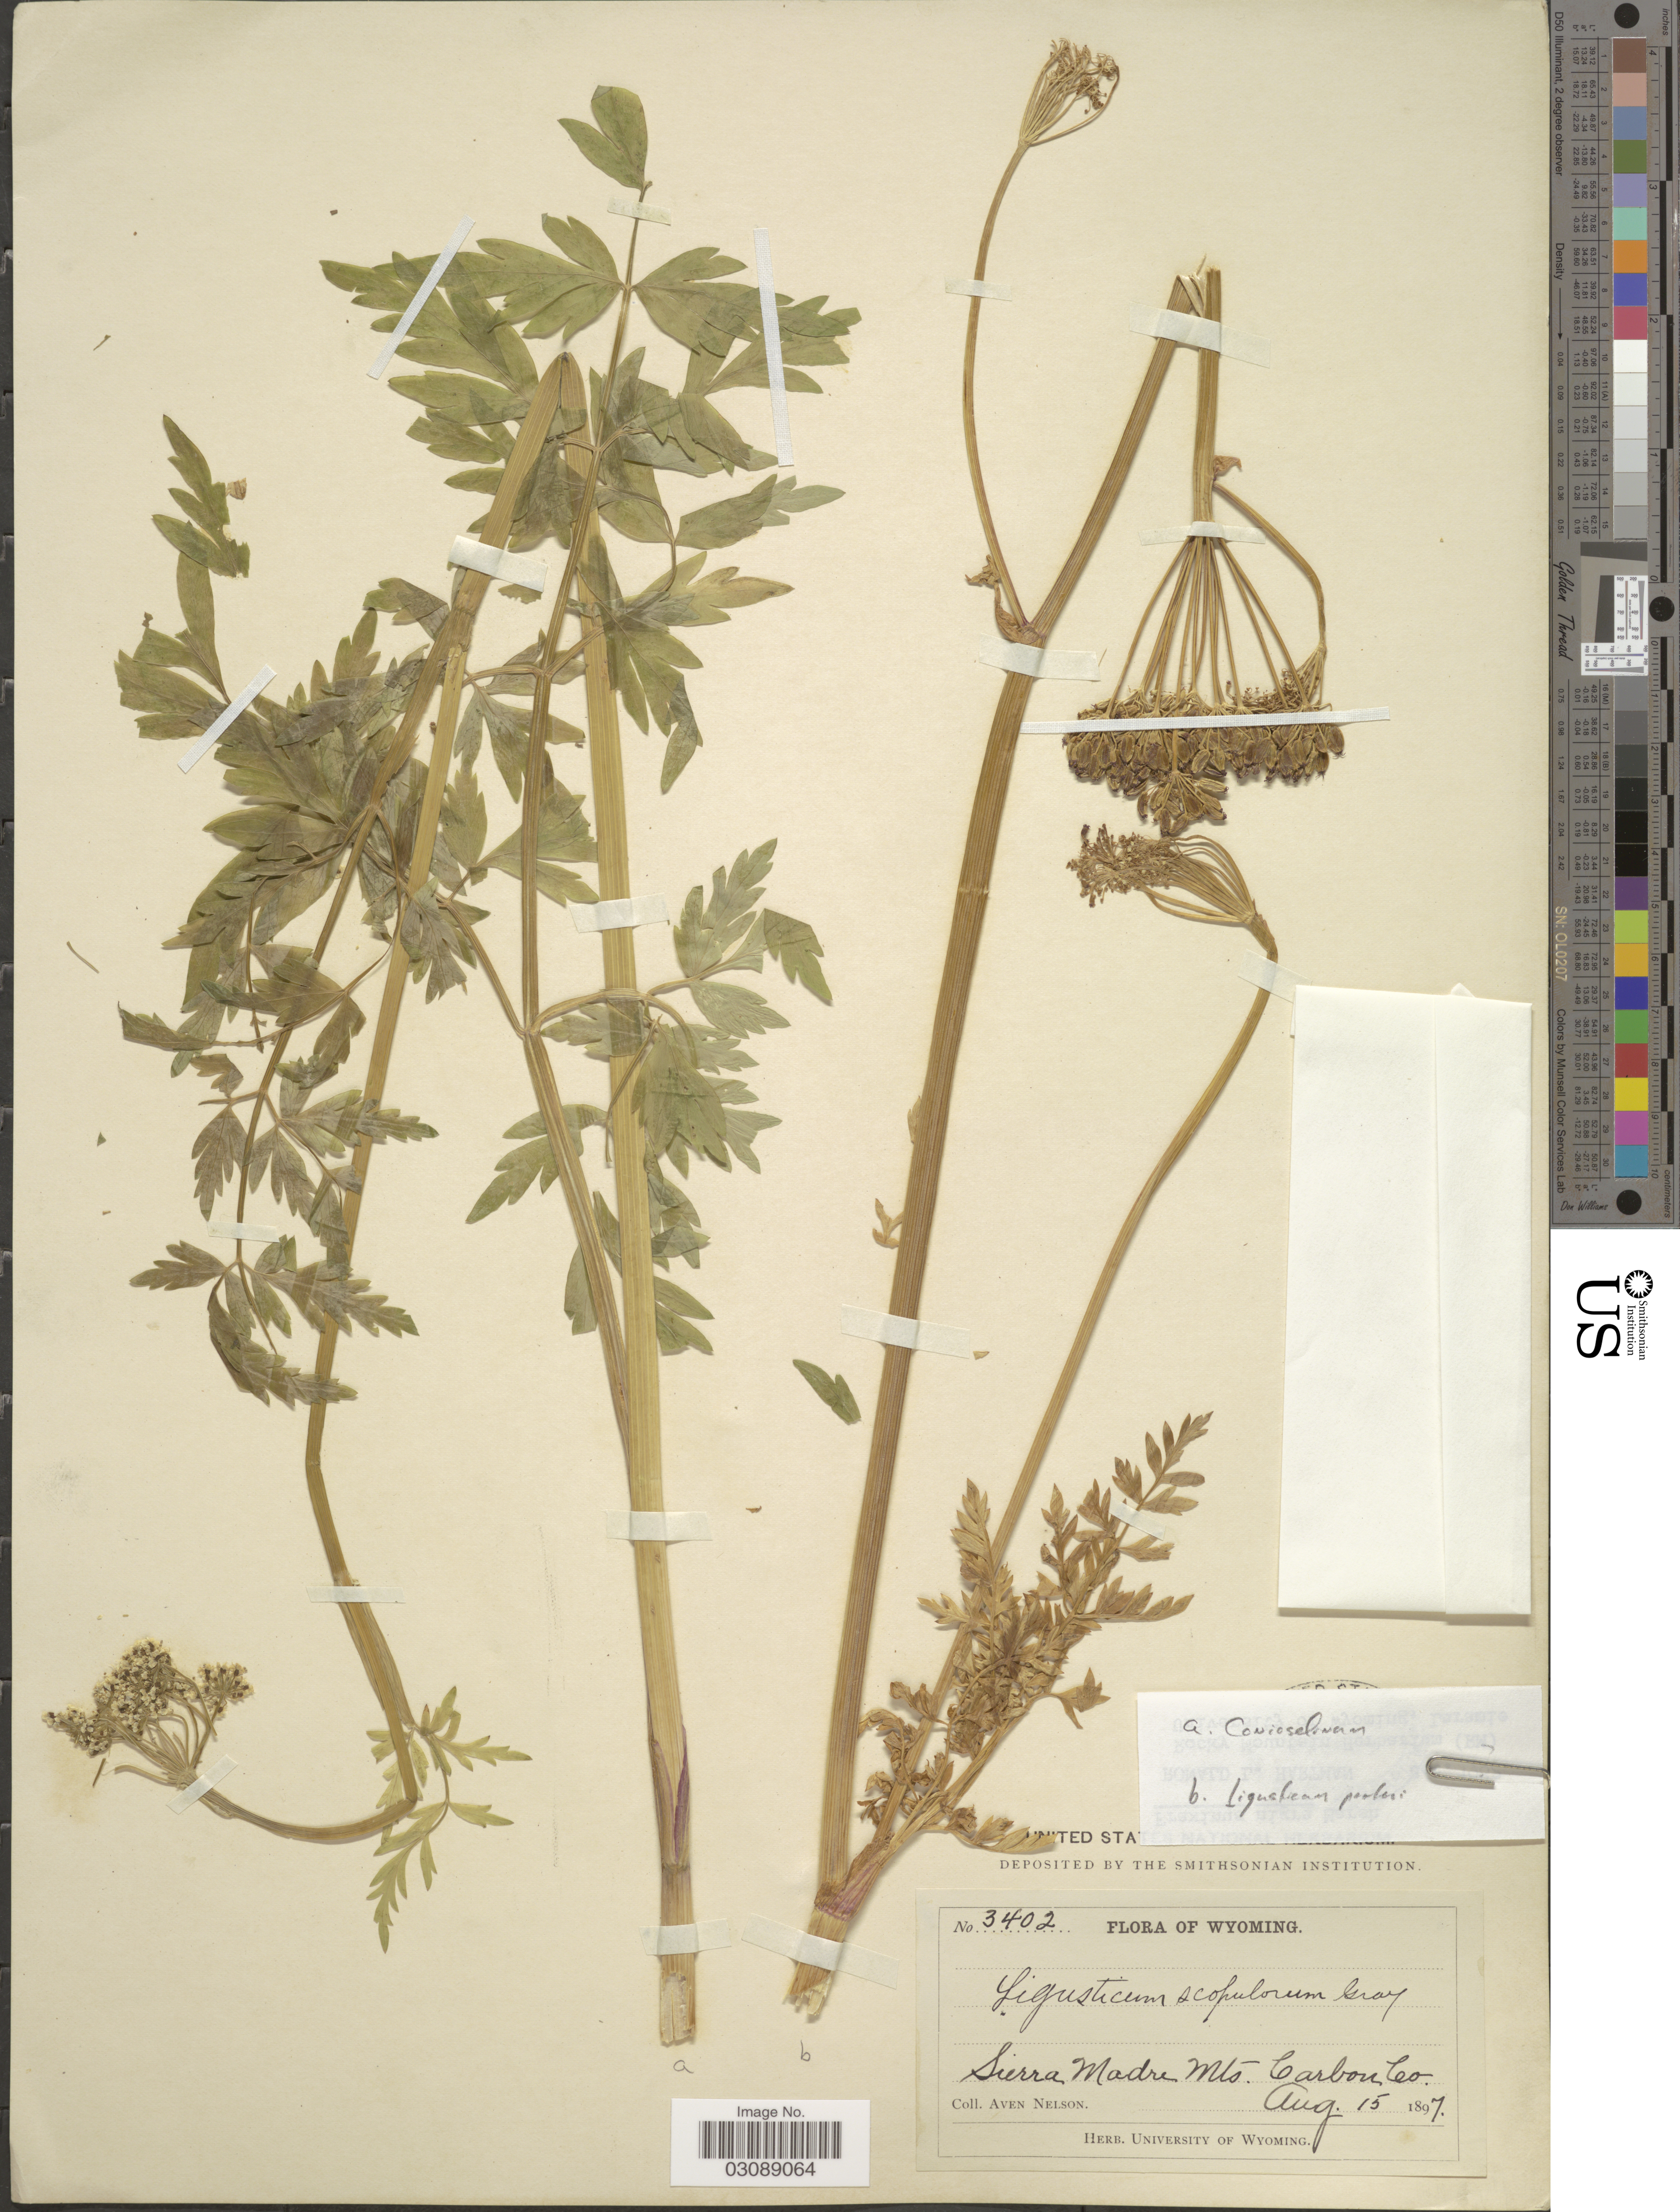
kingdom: Plantae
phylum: Tracheophyta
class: Magnoliopsida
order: Apiales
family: Apiaceae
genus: Ligusticum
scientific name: Ligusticum porteri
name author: J.M. Coult. & Rose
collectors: A. Nelson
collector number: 3402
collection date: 1897-08-15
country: United States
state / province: Wyoming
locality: Sierra Madre Mts. Carbon Co.